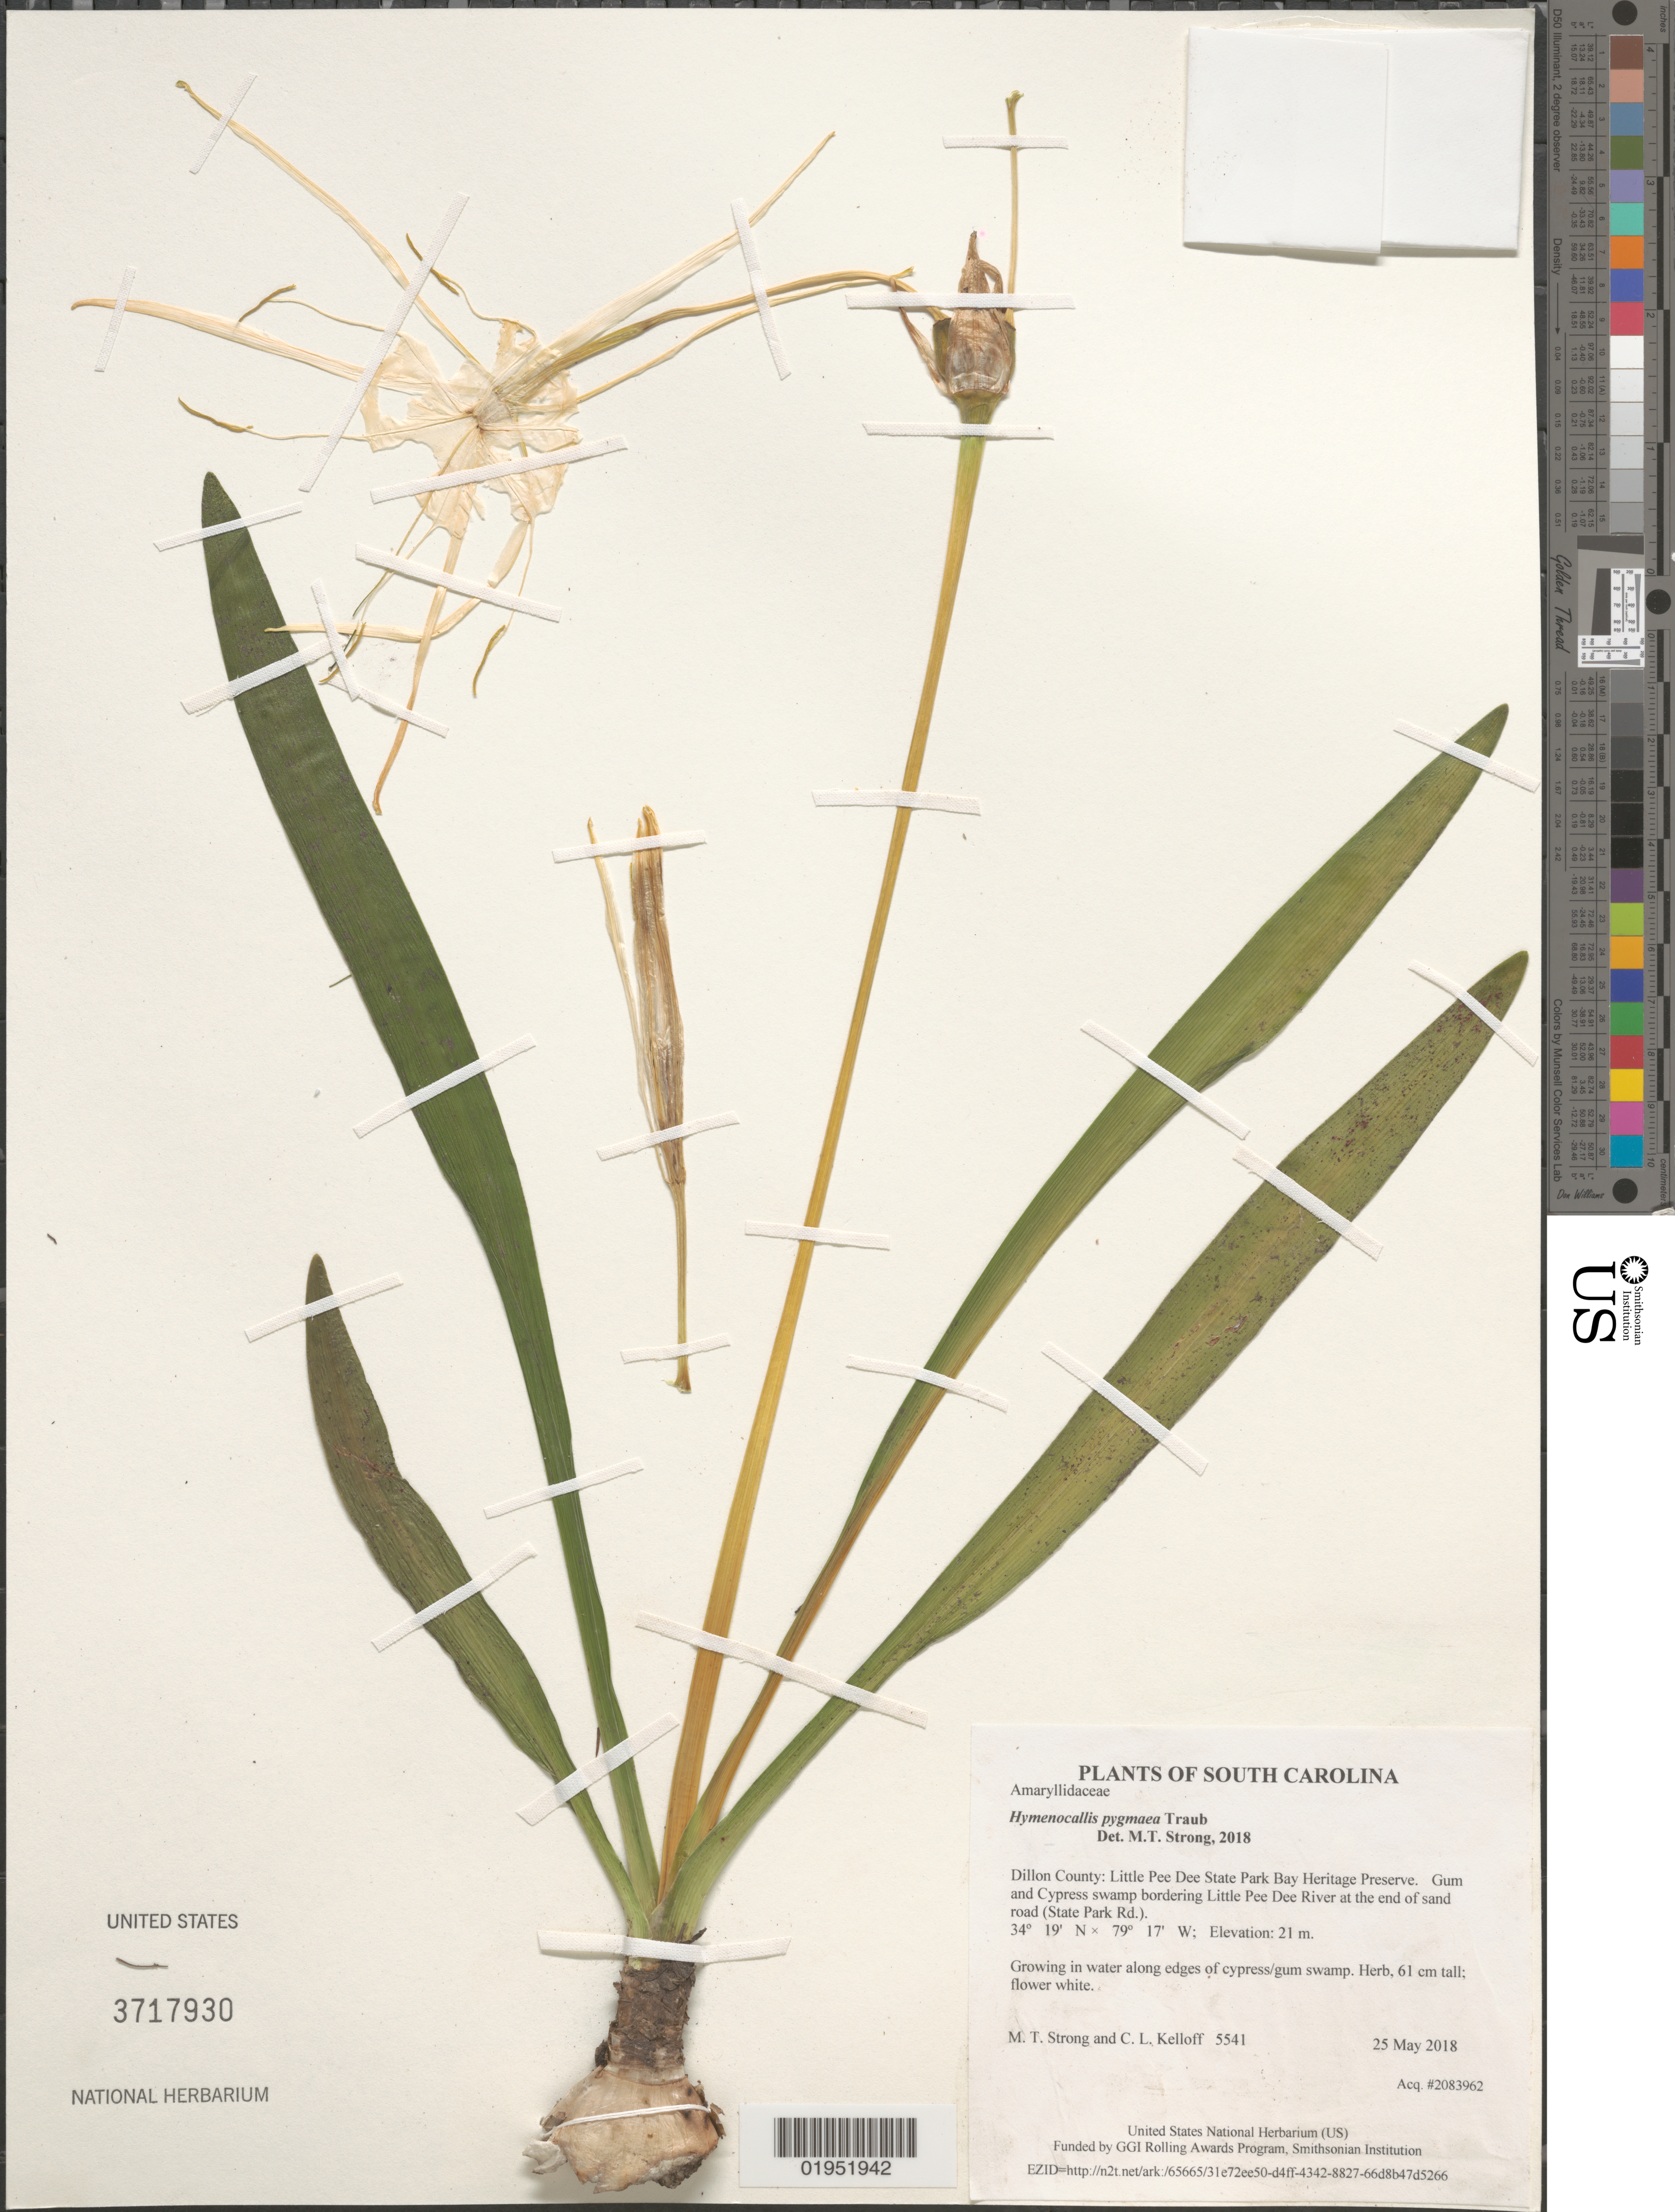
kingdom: Plantae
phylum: Tracheophyta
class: Liliopsida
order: Asparagales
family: Amaryllidaceae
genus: Hymenocallis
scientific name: Hymenocallis pygmaea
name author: Traub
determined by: Strong, Mark T., (BOT), Smithsonian Institution - National Museum of Natural History (UNITED STATES)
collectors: M. T. Strong & C. L. Kelloff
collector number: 5541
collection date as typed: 25 May 2018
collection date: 2018-05-25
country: United States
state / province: South Carolina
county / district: Dillon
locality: Little Pee Dee State Park Bay Heritage Preserve. Gum and Cypress swamp bordering Little Pee Dee River at the end of sand road (State Park Rd.)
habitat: Growing in water along edges of cypress/gum swamp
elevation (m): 21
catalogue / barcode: US 3717930